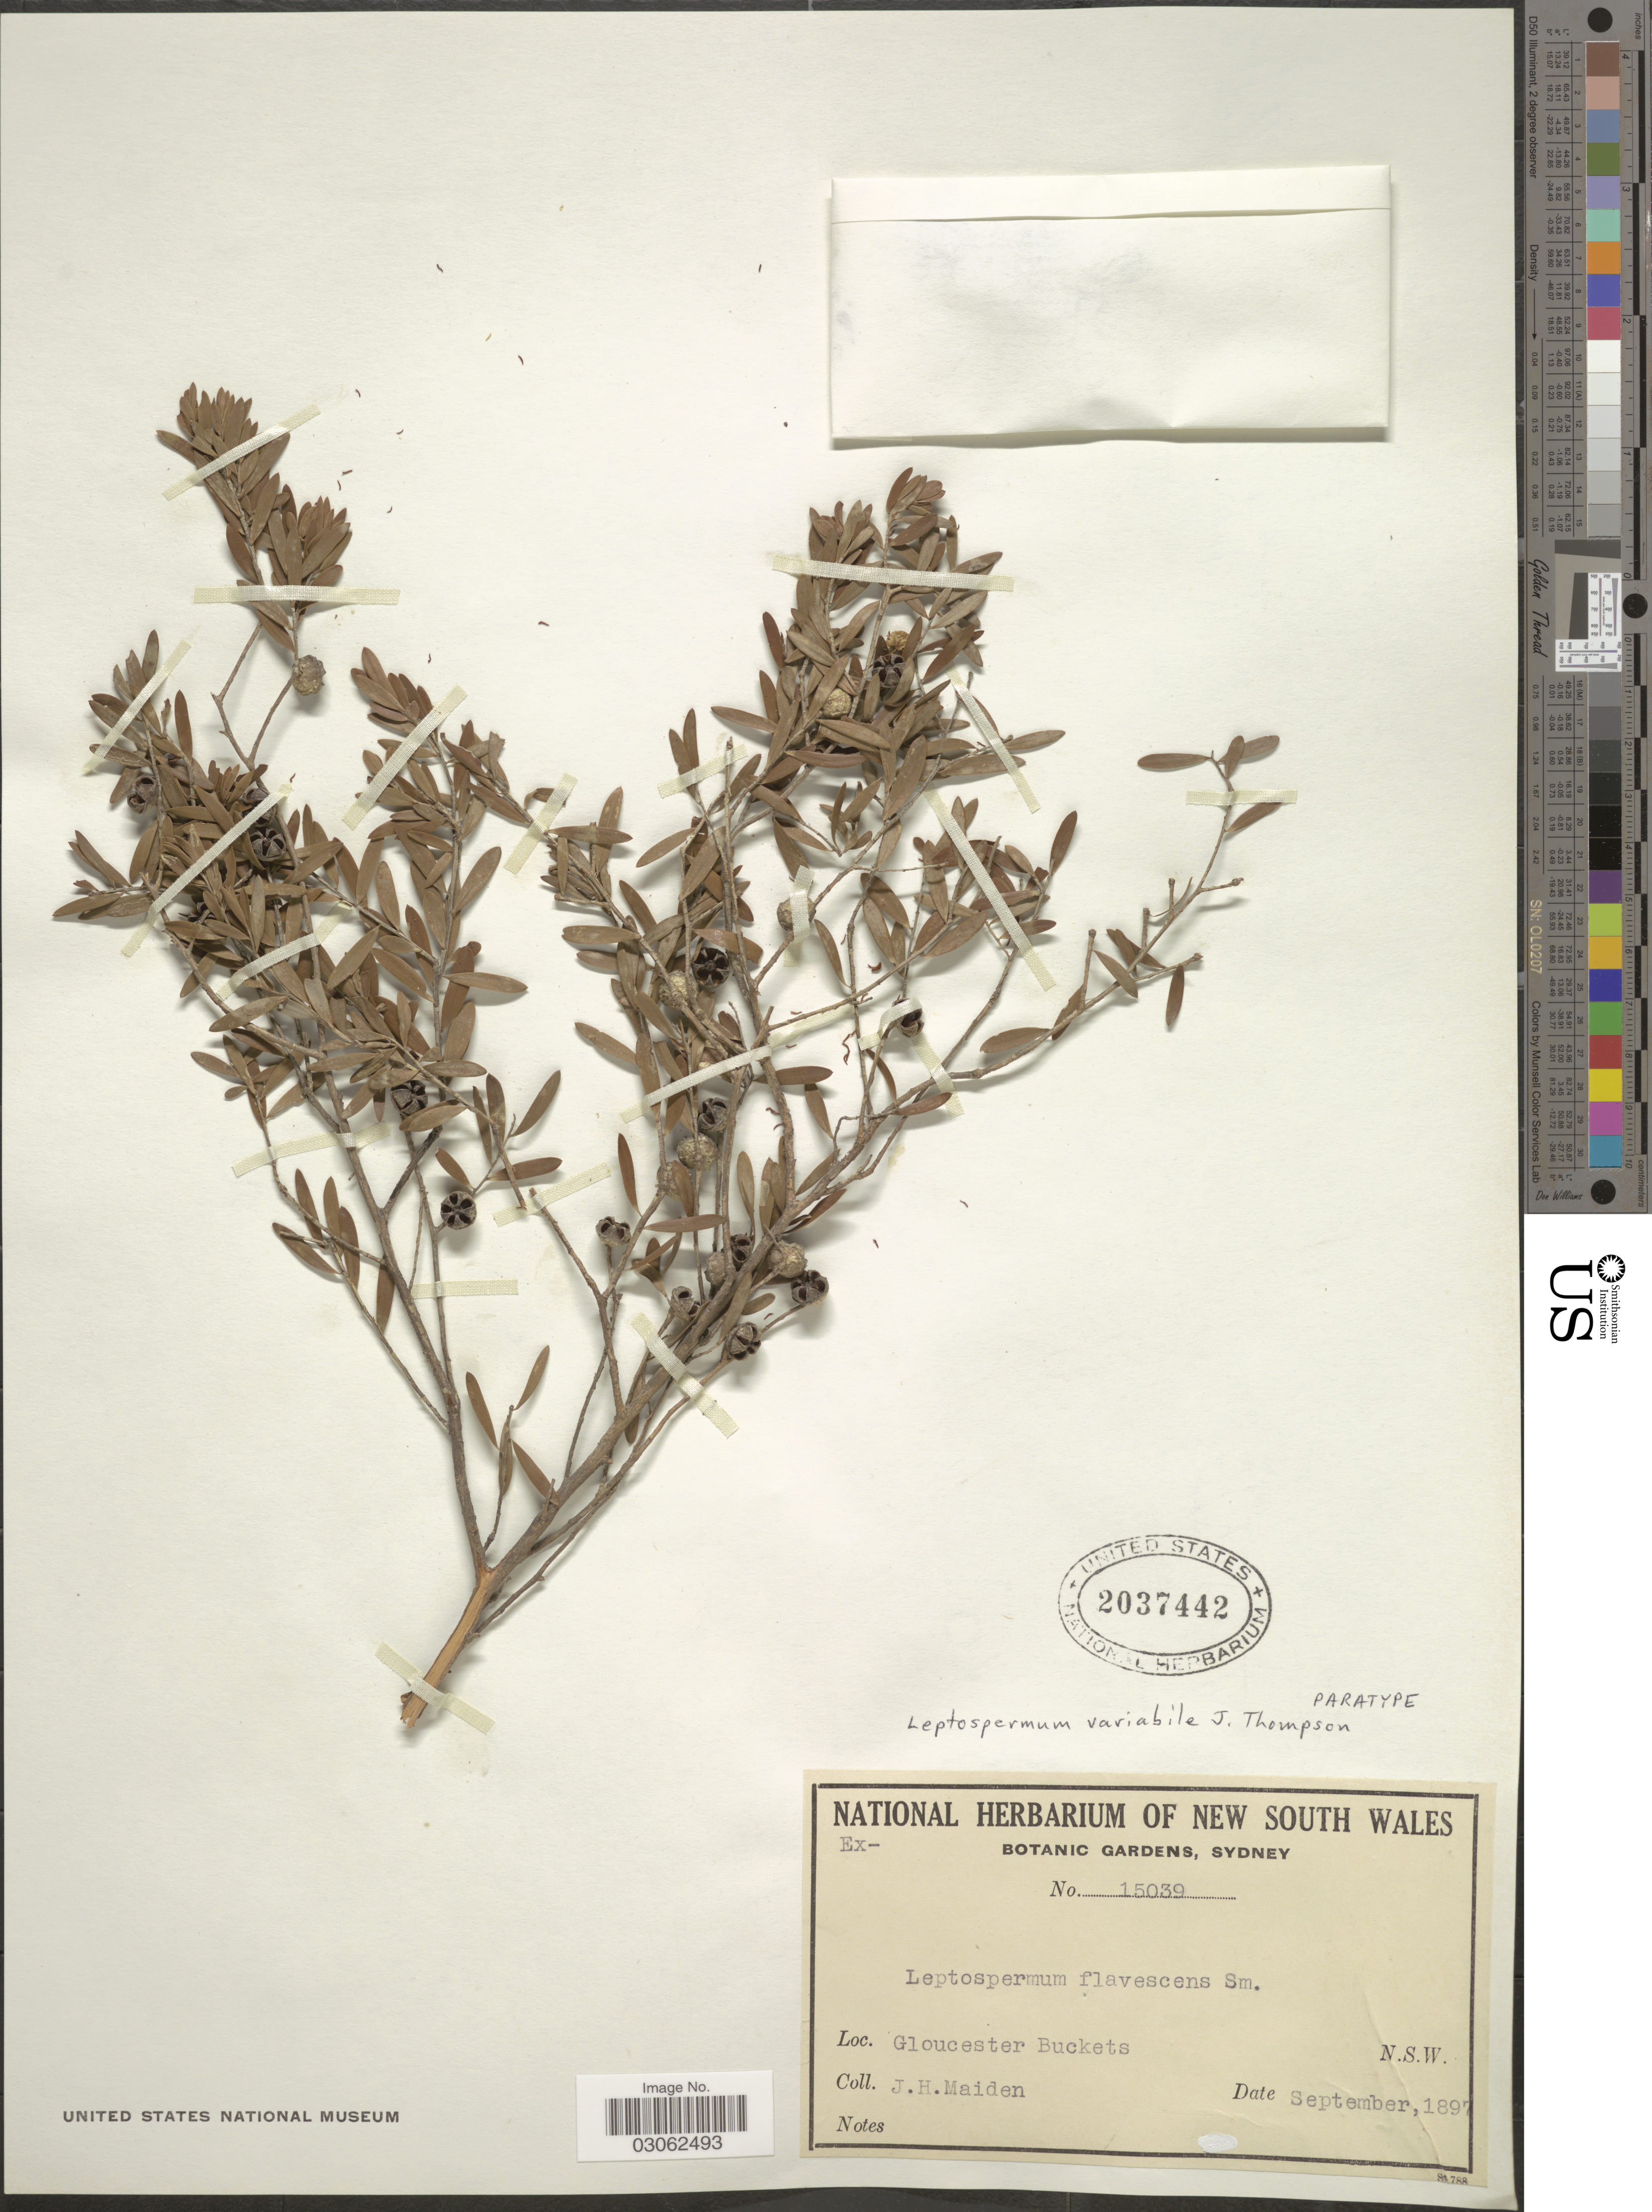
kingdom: Plantae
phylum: Tracheophyta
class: Magnoliopsida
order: Myrtales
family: Myrtaceae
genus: Leptospermum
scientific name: Leptospermum variabile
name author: Joy Thomps.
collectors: J. Maiden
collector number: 15039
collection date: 1897-09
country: Australia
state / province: New South Wales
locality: Gloucester Buckets N.S.W.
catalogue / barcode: US 2037442